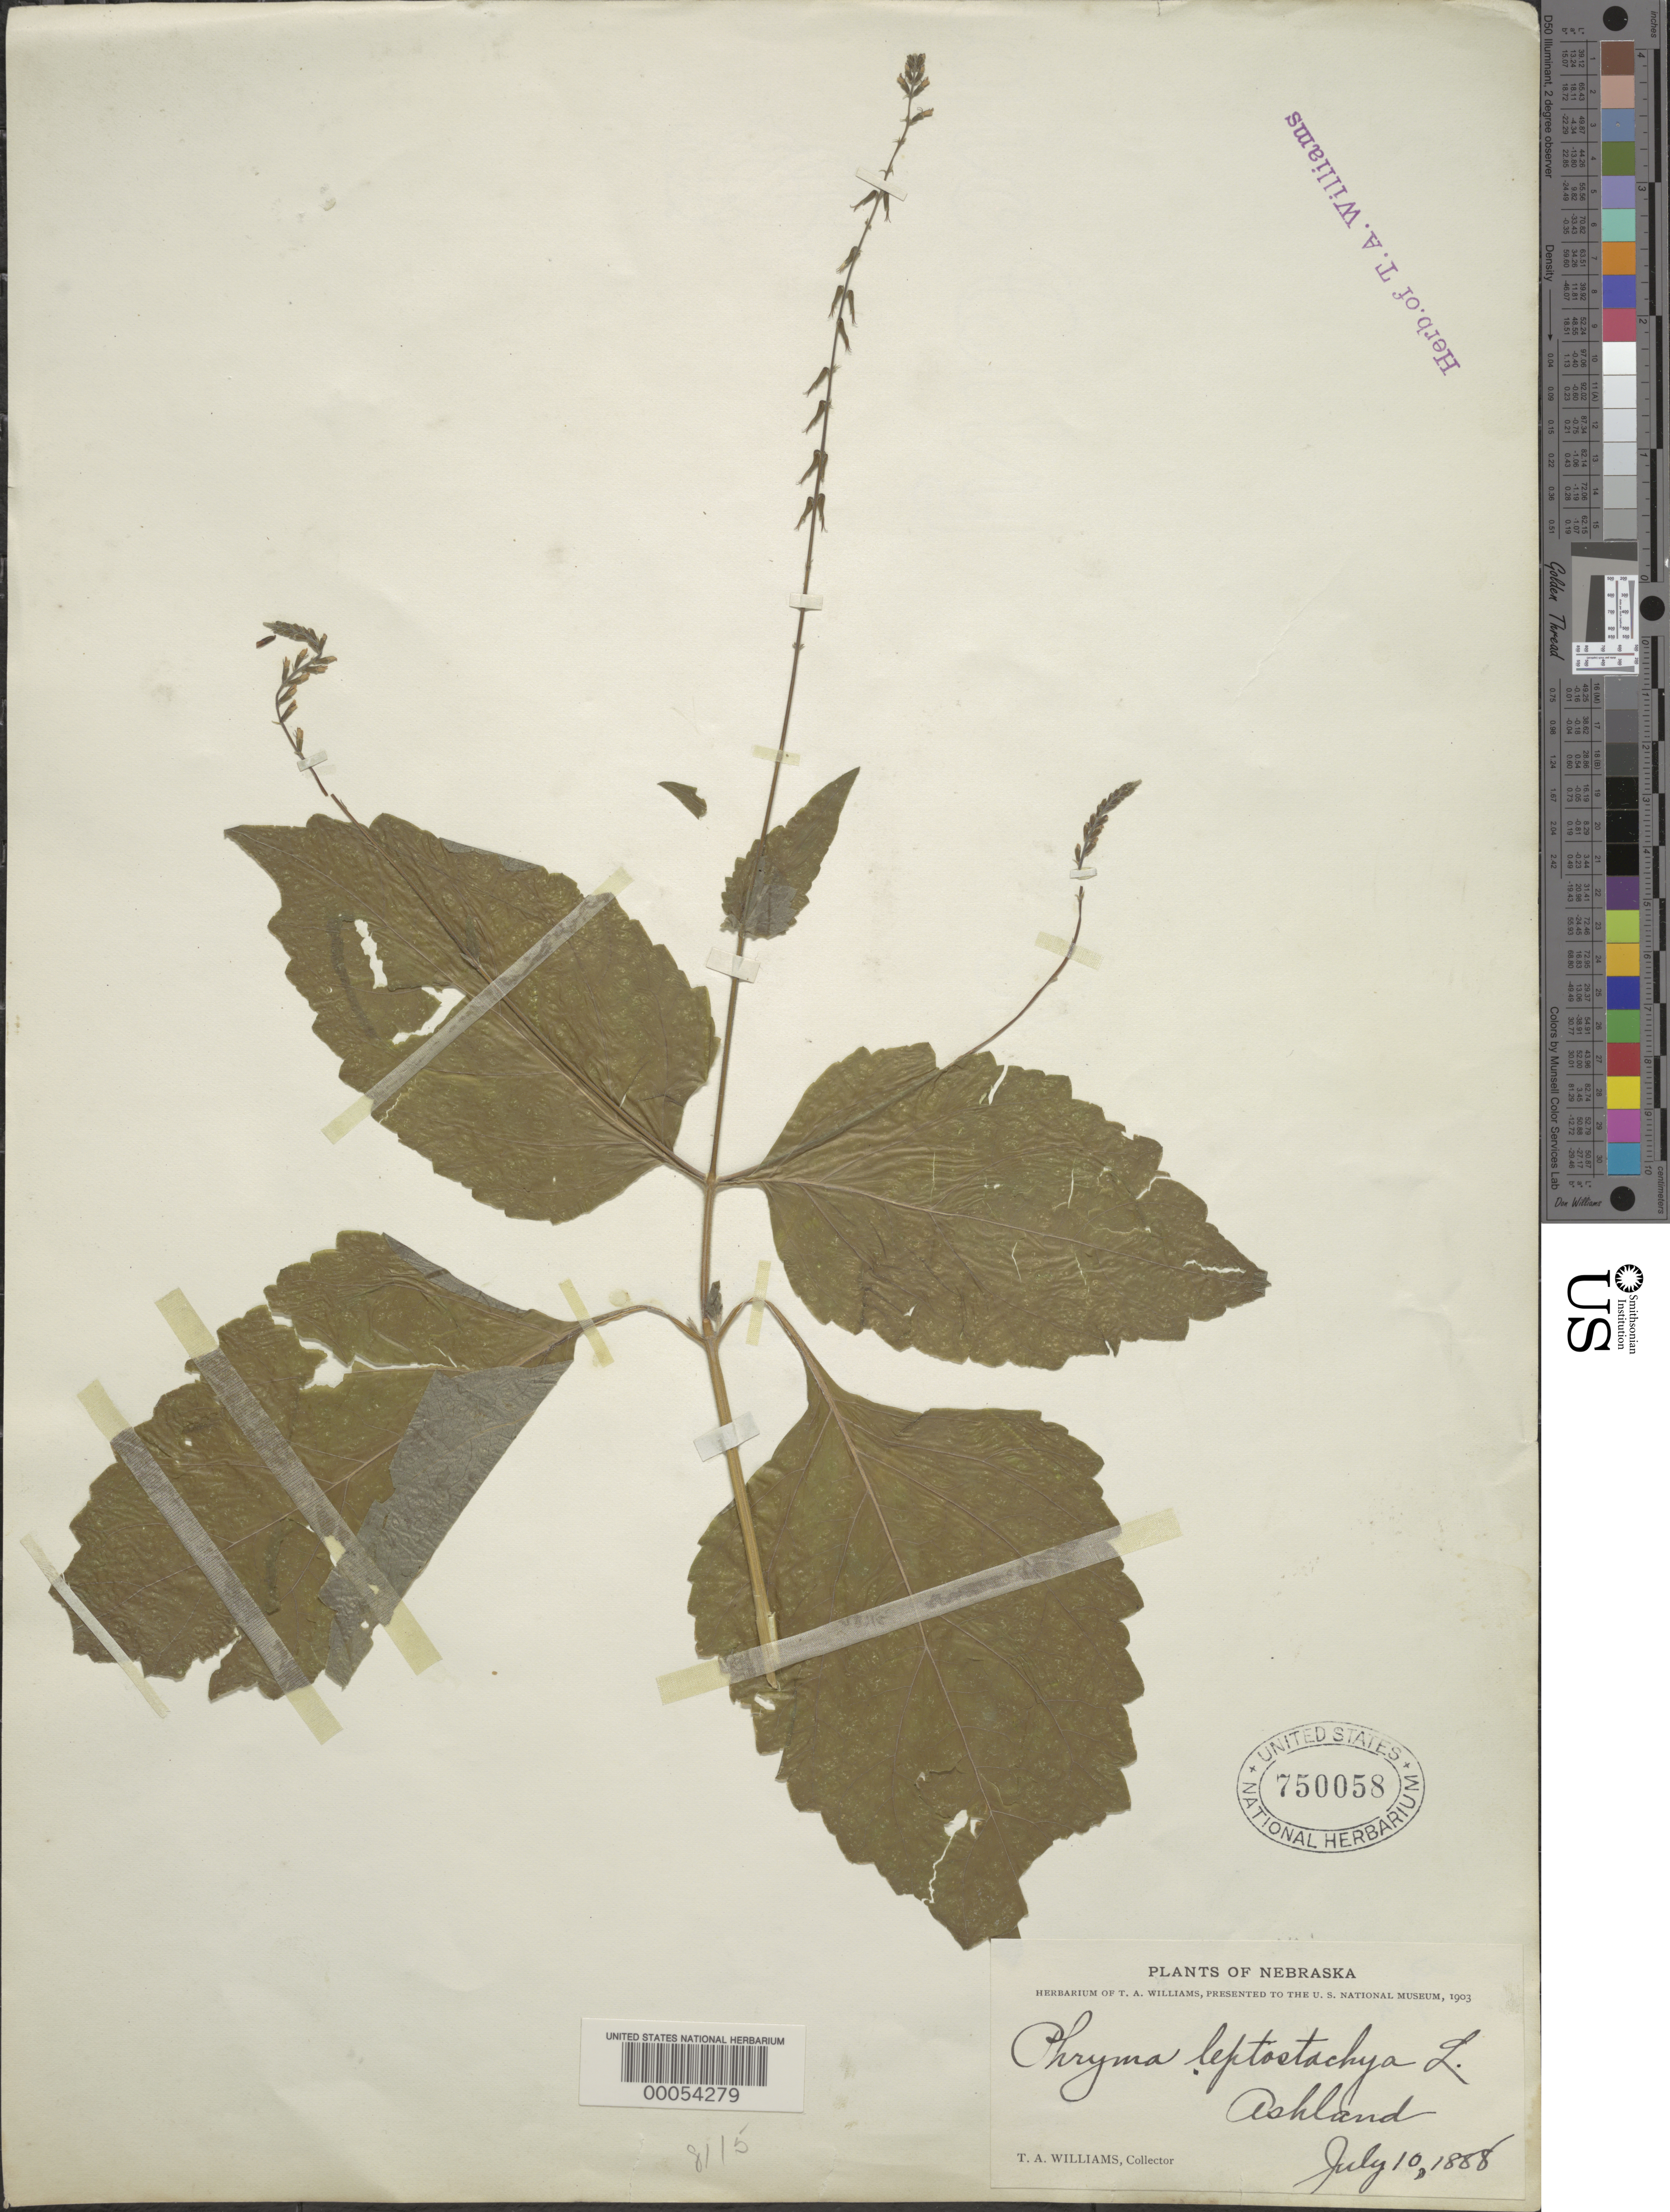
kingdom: Plantae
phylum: Tracheophyta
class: Magnoliopsida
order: Lamiales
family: Phrymaceae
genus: Phryma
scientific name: Phryma leptostachya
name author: L.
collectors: T. A. Williams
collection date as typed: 10 Jul 1888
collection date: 1888-07-10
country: United States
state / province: Nebraska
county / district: Saunders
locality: Ashland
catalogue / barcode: US 750058